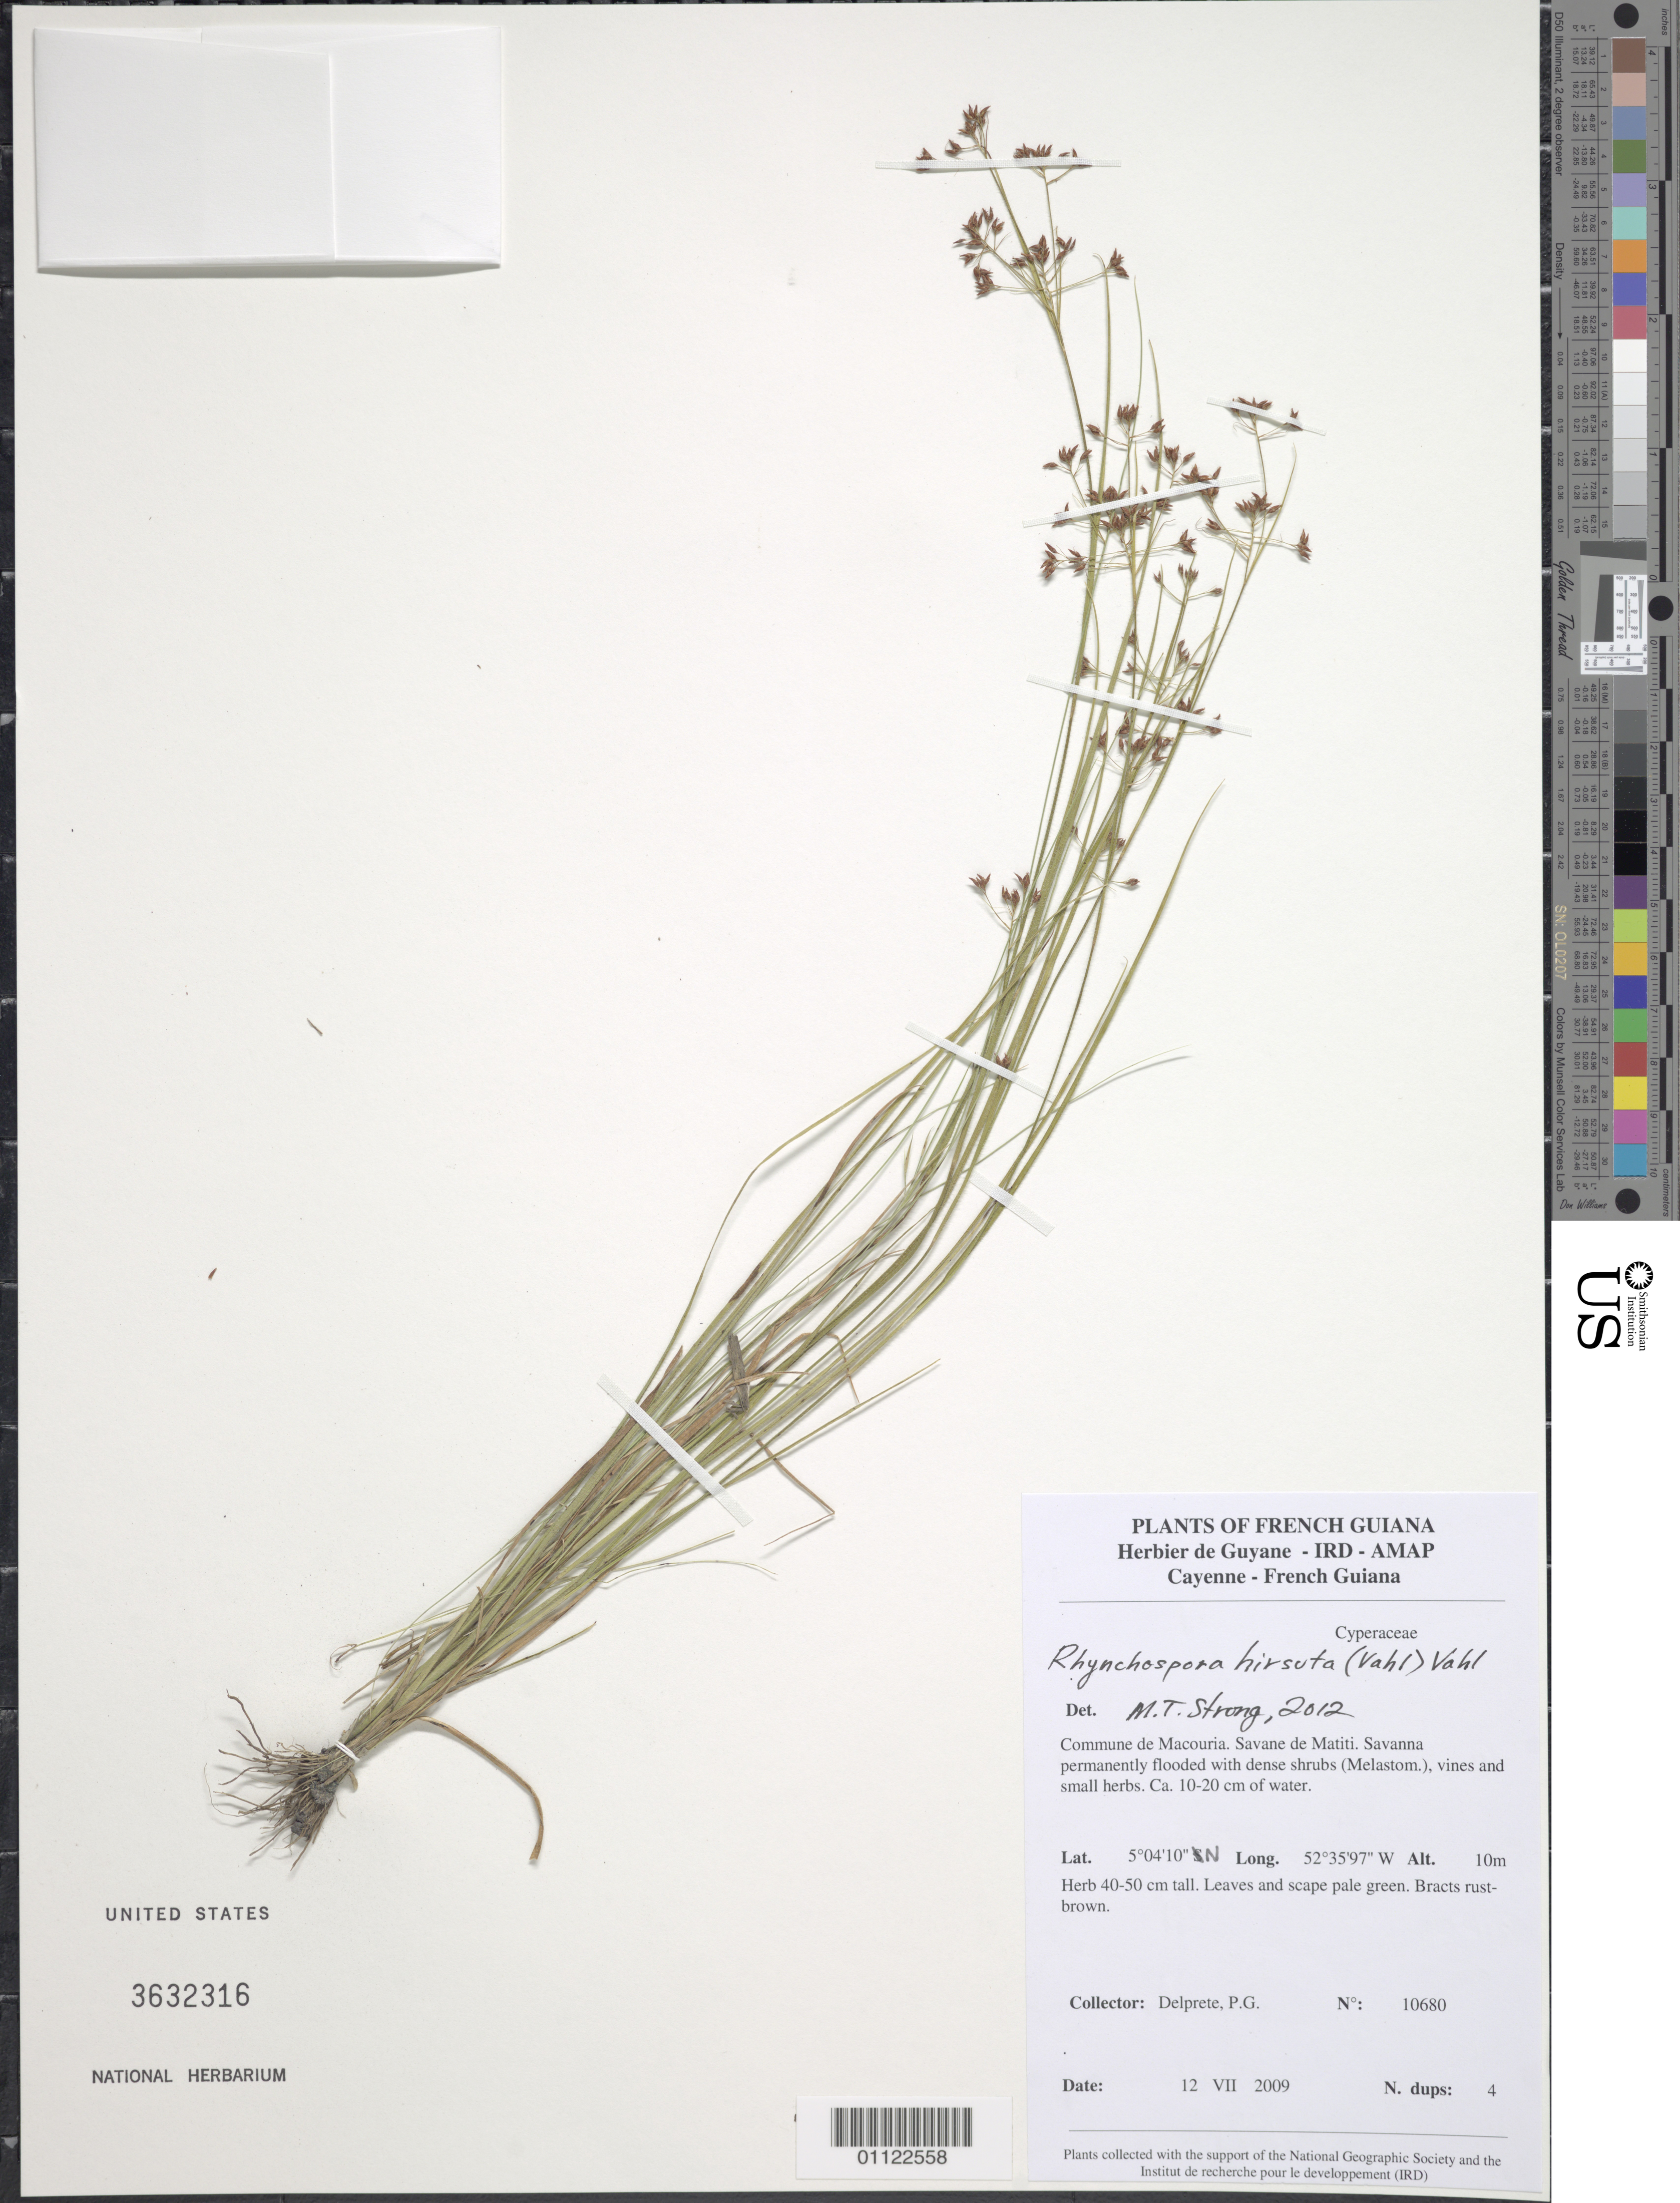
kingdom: Plantae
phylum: Tracheophyta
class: Liliopsida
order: Poales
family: Cyperaceae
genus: Rhynchospora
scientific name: Rhynchospora hirsuta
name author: (Vahl) Vahl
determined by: Strong, M. T., (US), Smithsonian Institution - National Museum of Natural History (UNITED STATES)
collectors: P. G. Delprete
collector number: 10680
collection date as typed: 12-Jul-09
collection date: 2009-07-12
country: French Guiana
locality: Commune de Macouria. Savane de Matiti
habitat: Savanna permanently flooded with dense shrubs (Melastom.), vines and small herbs. Ca 10-20cm of water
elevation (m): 10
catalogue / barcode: US 3632316